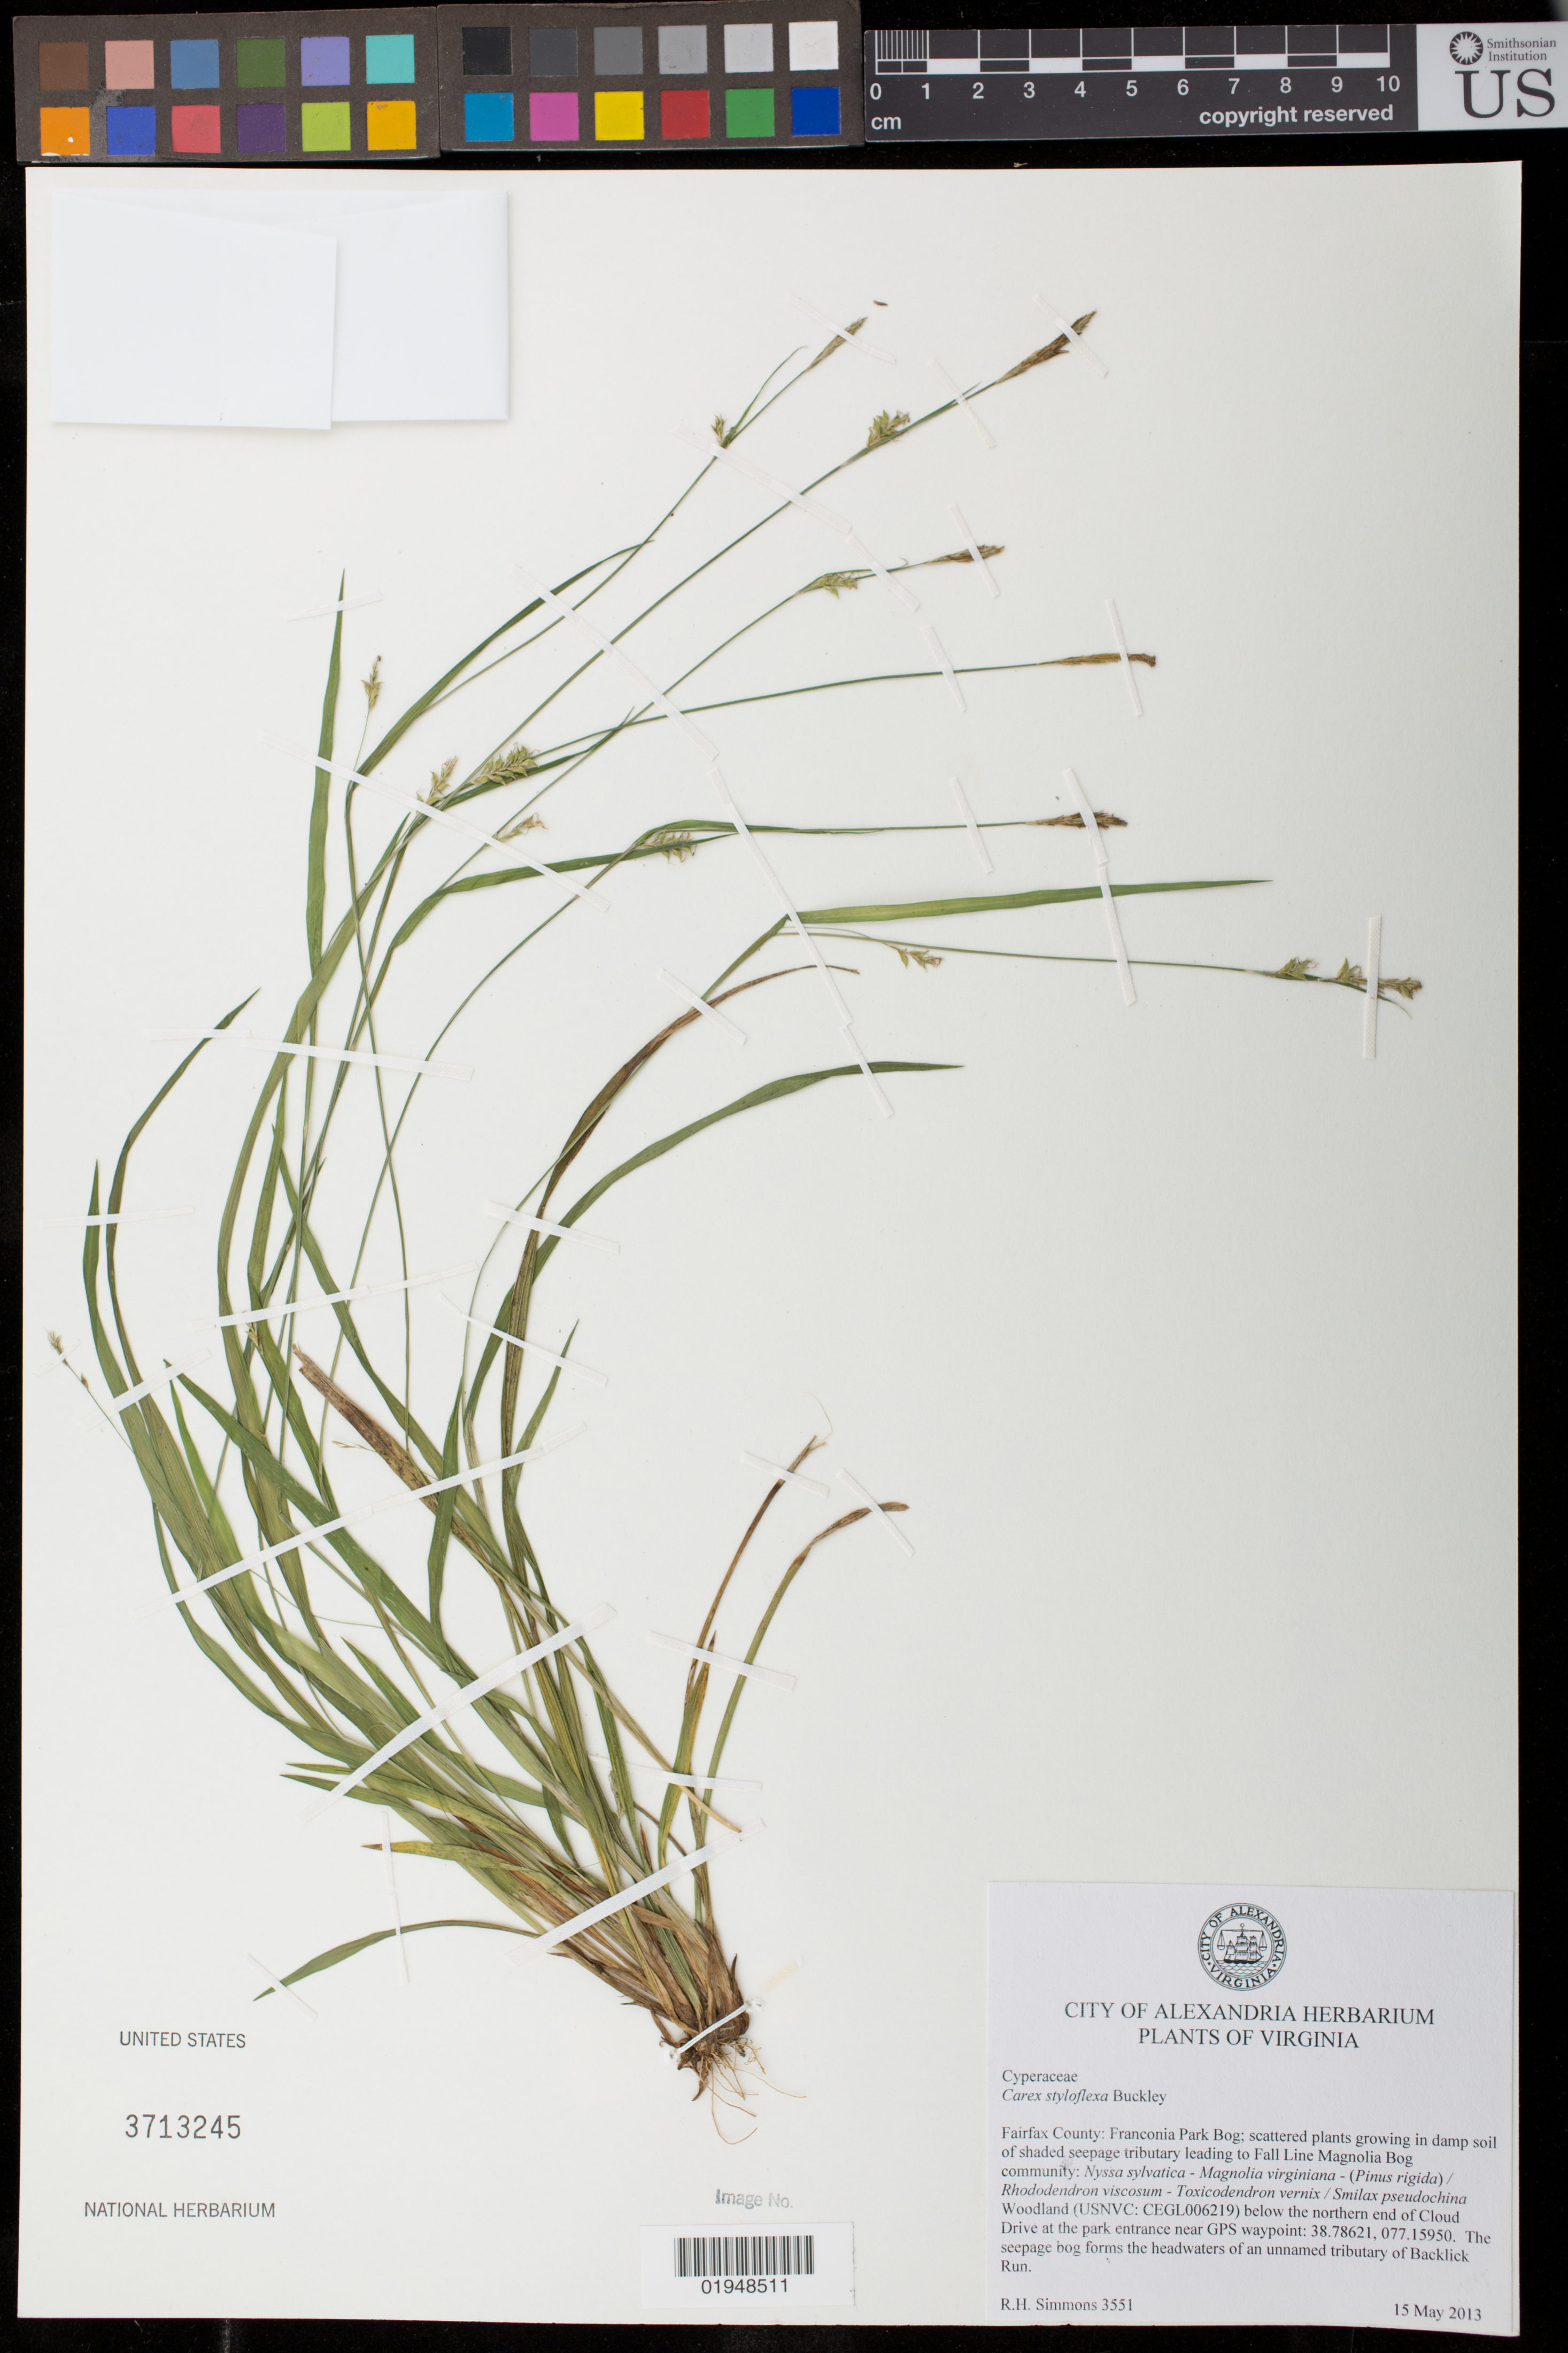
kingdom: Plantae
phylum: Tracheophyta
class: Liliopsida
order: Poales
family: Cyperaceae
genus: Carex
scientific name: Carex styloflexa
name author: Buckley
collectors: R. H. Simmons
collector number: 3551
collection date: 2013-05-15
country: United States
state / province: Virginia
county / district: Fairfax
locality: Franconia Park Bog, below the northern end of Cloud Drive at the park entrance near GPS waypoint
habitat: Woodland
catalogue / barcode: US 3713245